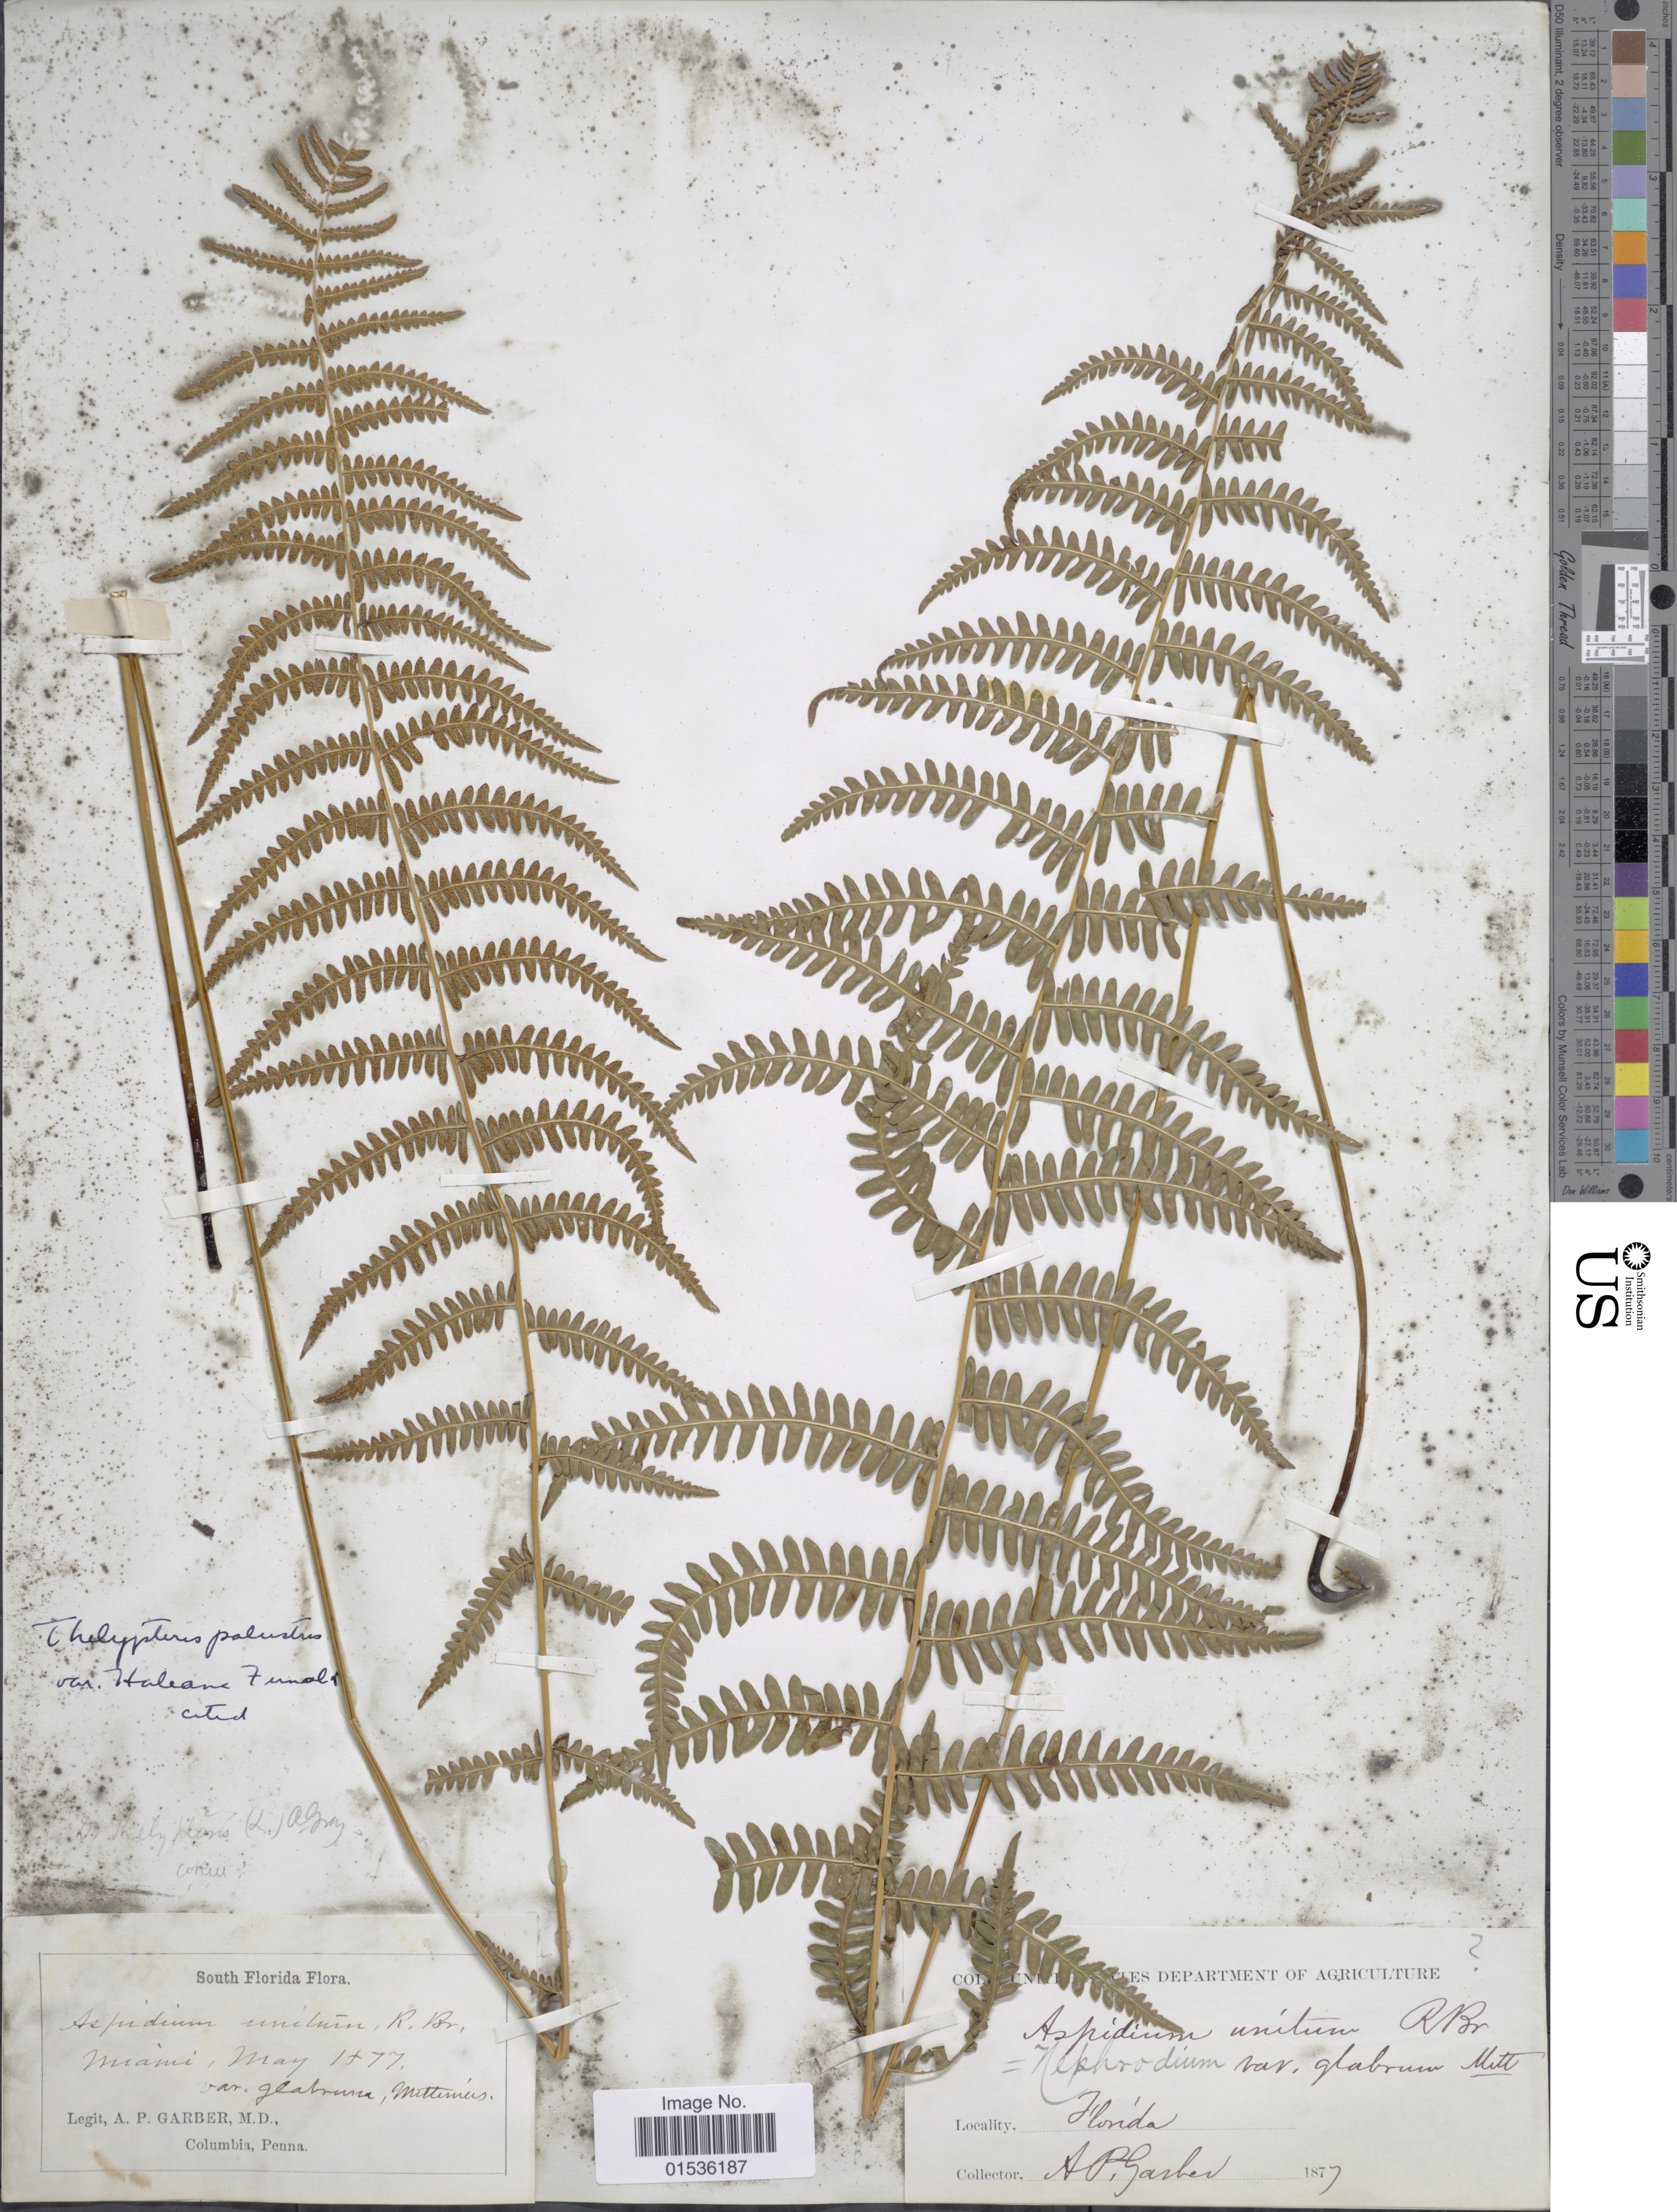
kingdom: Plantae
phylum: Tracheophyta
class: Polypodiopsida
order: Polypodiales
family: Thelypteridaceae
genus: Phegopteris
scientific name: Phegopteris connectilis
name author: (Michx.) Watt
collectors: A. P. Garber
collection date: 1877-05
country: United States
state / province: Florida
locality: Miami, Florida.